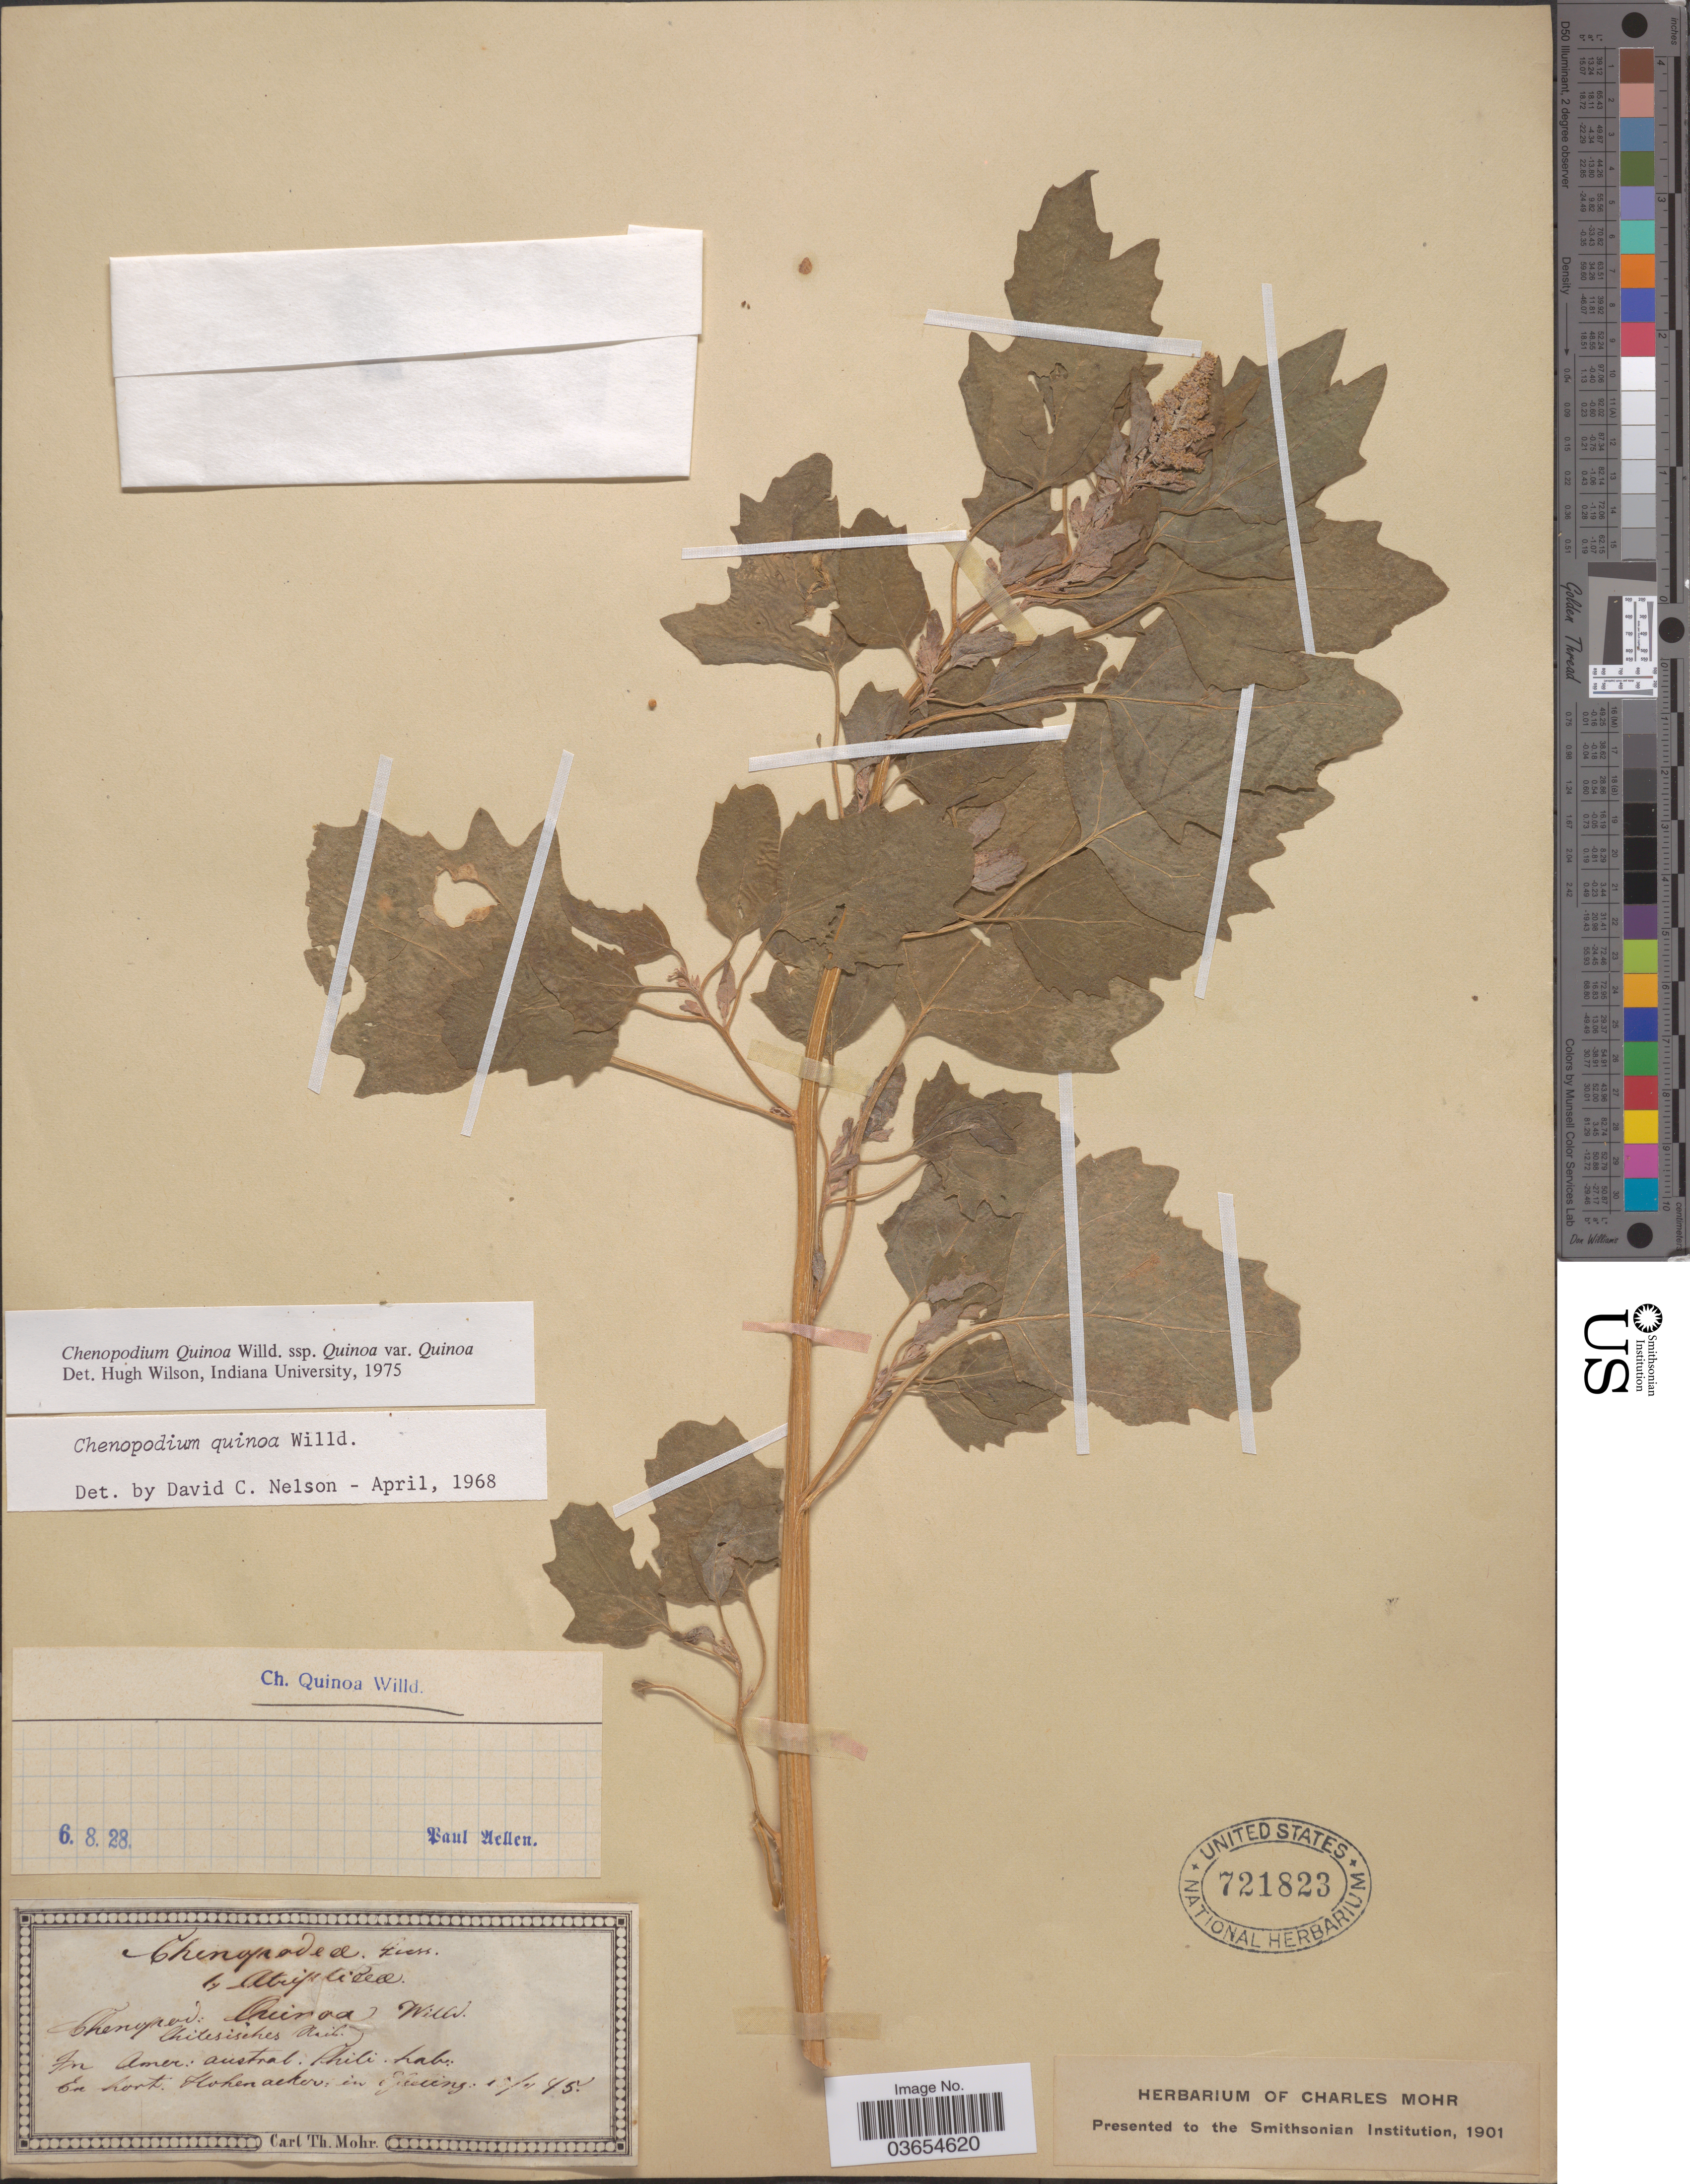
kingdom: Plantae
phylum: Tracheophyta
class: Magnoliopsida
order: Caryophyllales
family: Amaranthaceae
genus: Chenopodium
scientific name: Chenopodium quinoa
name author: Willd.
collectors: Mohr, C. T. (herbarium)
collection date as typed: Transcribed d/m/y: 15/11/45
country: Chile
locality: In Amer: austral.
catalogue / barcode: US 721823